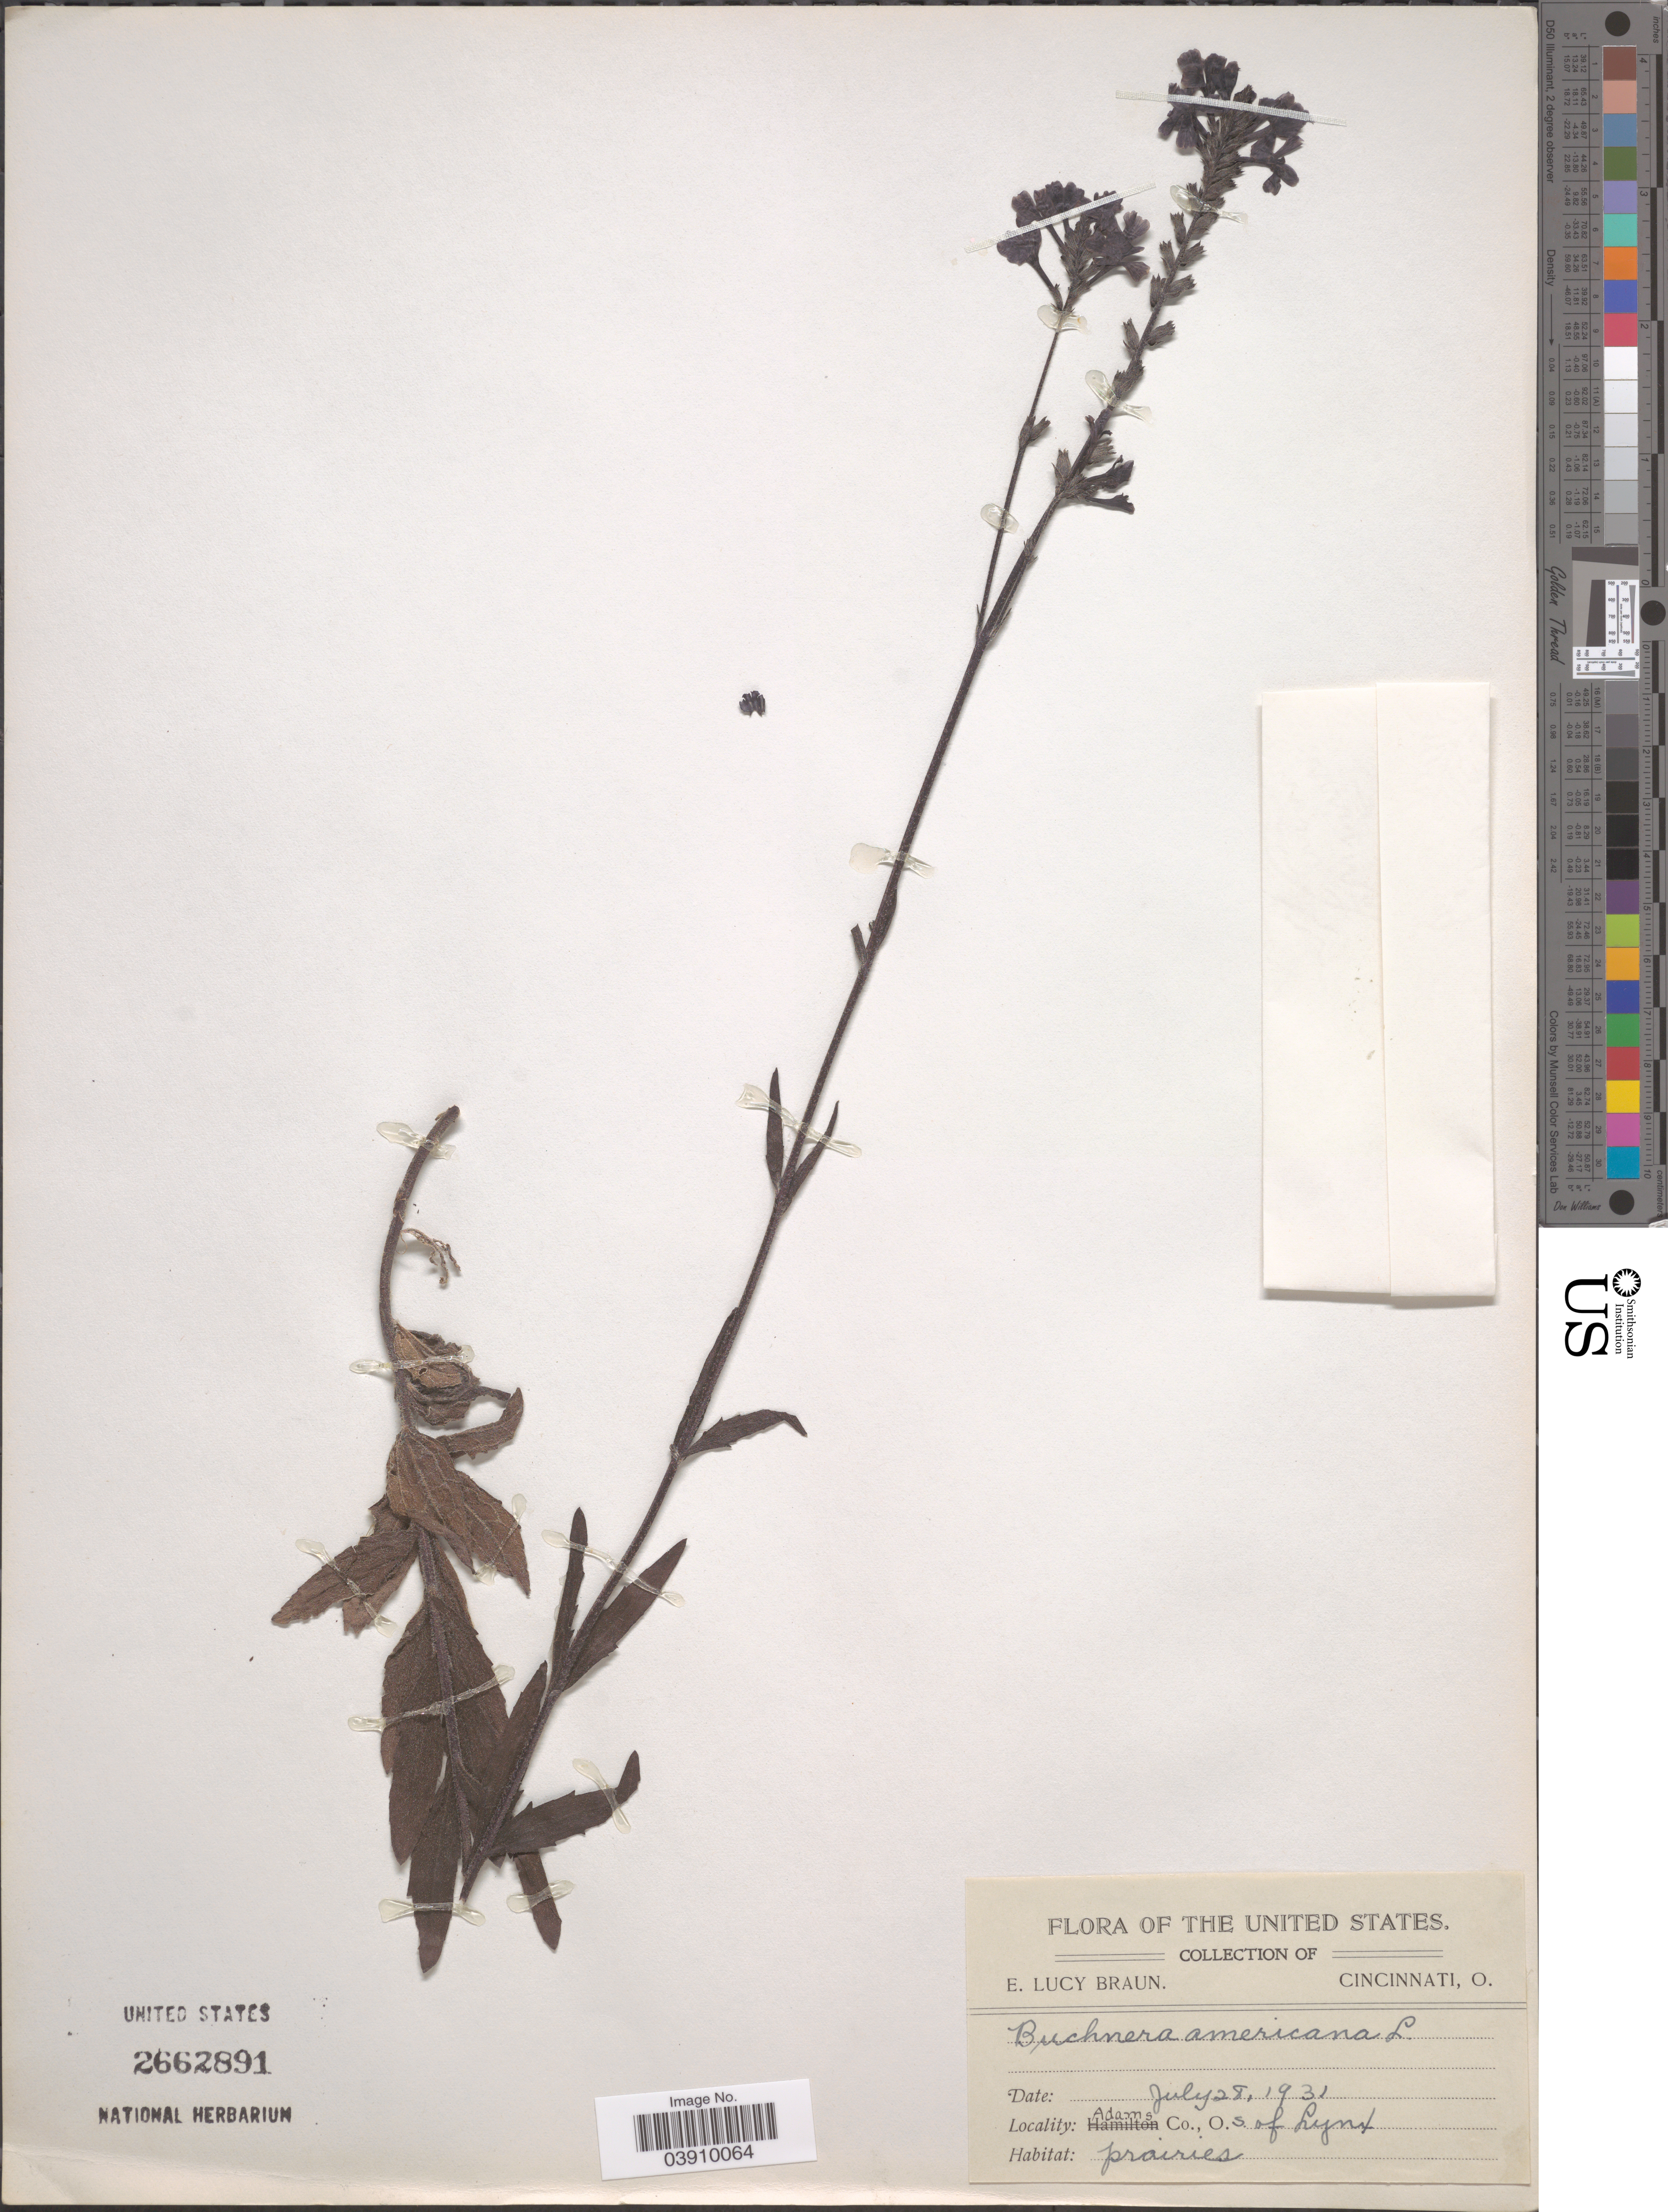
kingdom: Plantae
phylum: Tracheophyta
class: Magnoliopsida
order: Lamiales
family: Orobanchaceae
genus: Buchnera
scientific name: Buchnera americana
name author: L.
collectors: E. L. Braun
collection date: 1931-07-28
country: United States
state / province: Ohio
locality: Adams Co., s. of Lynx.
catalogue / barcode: US 2662891